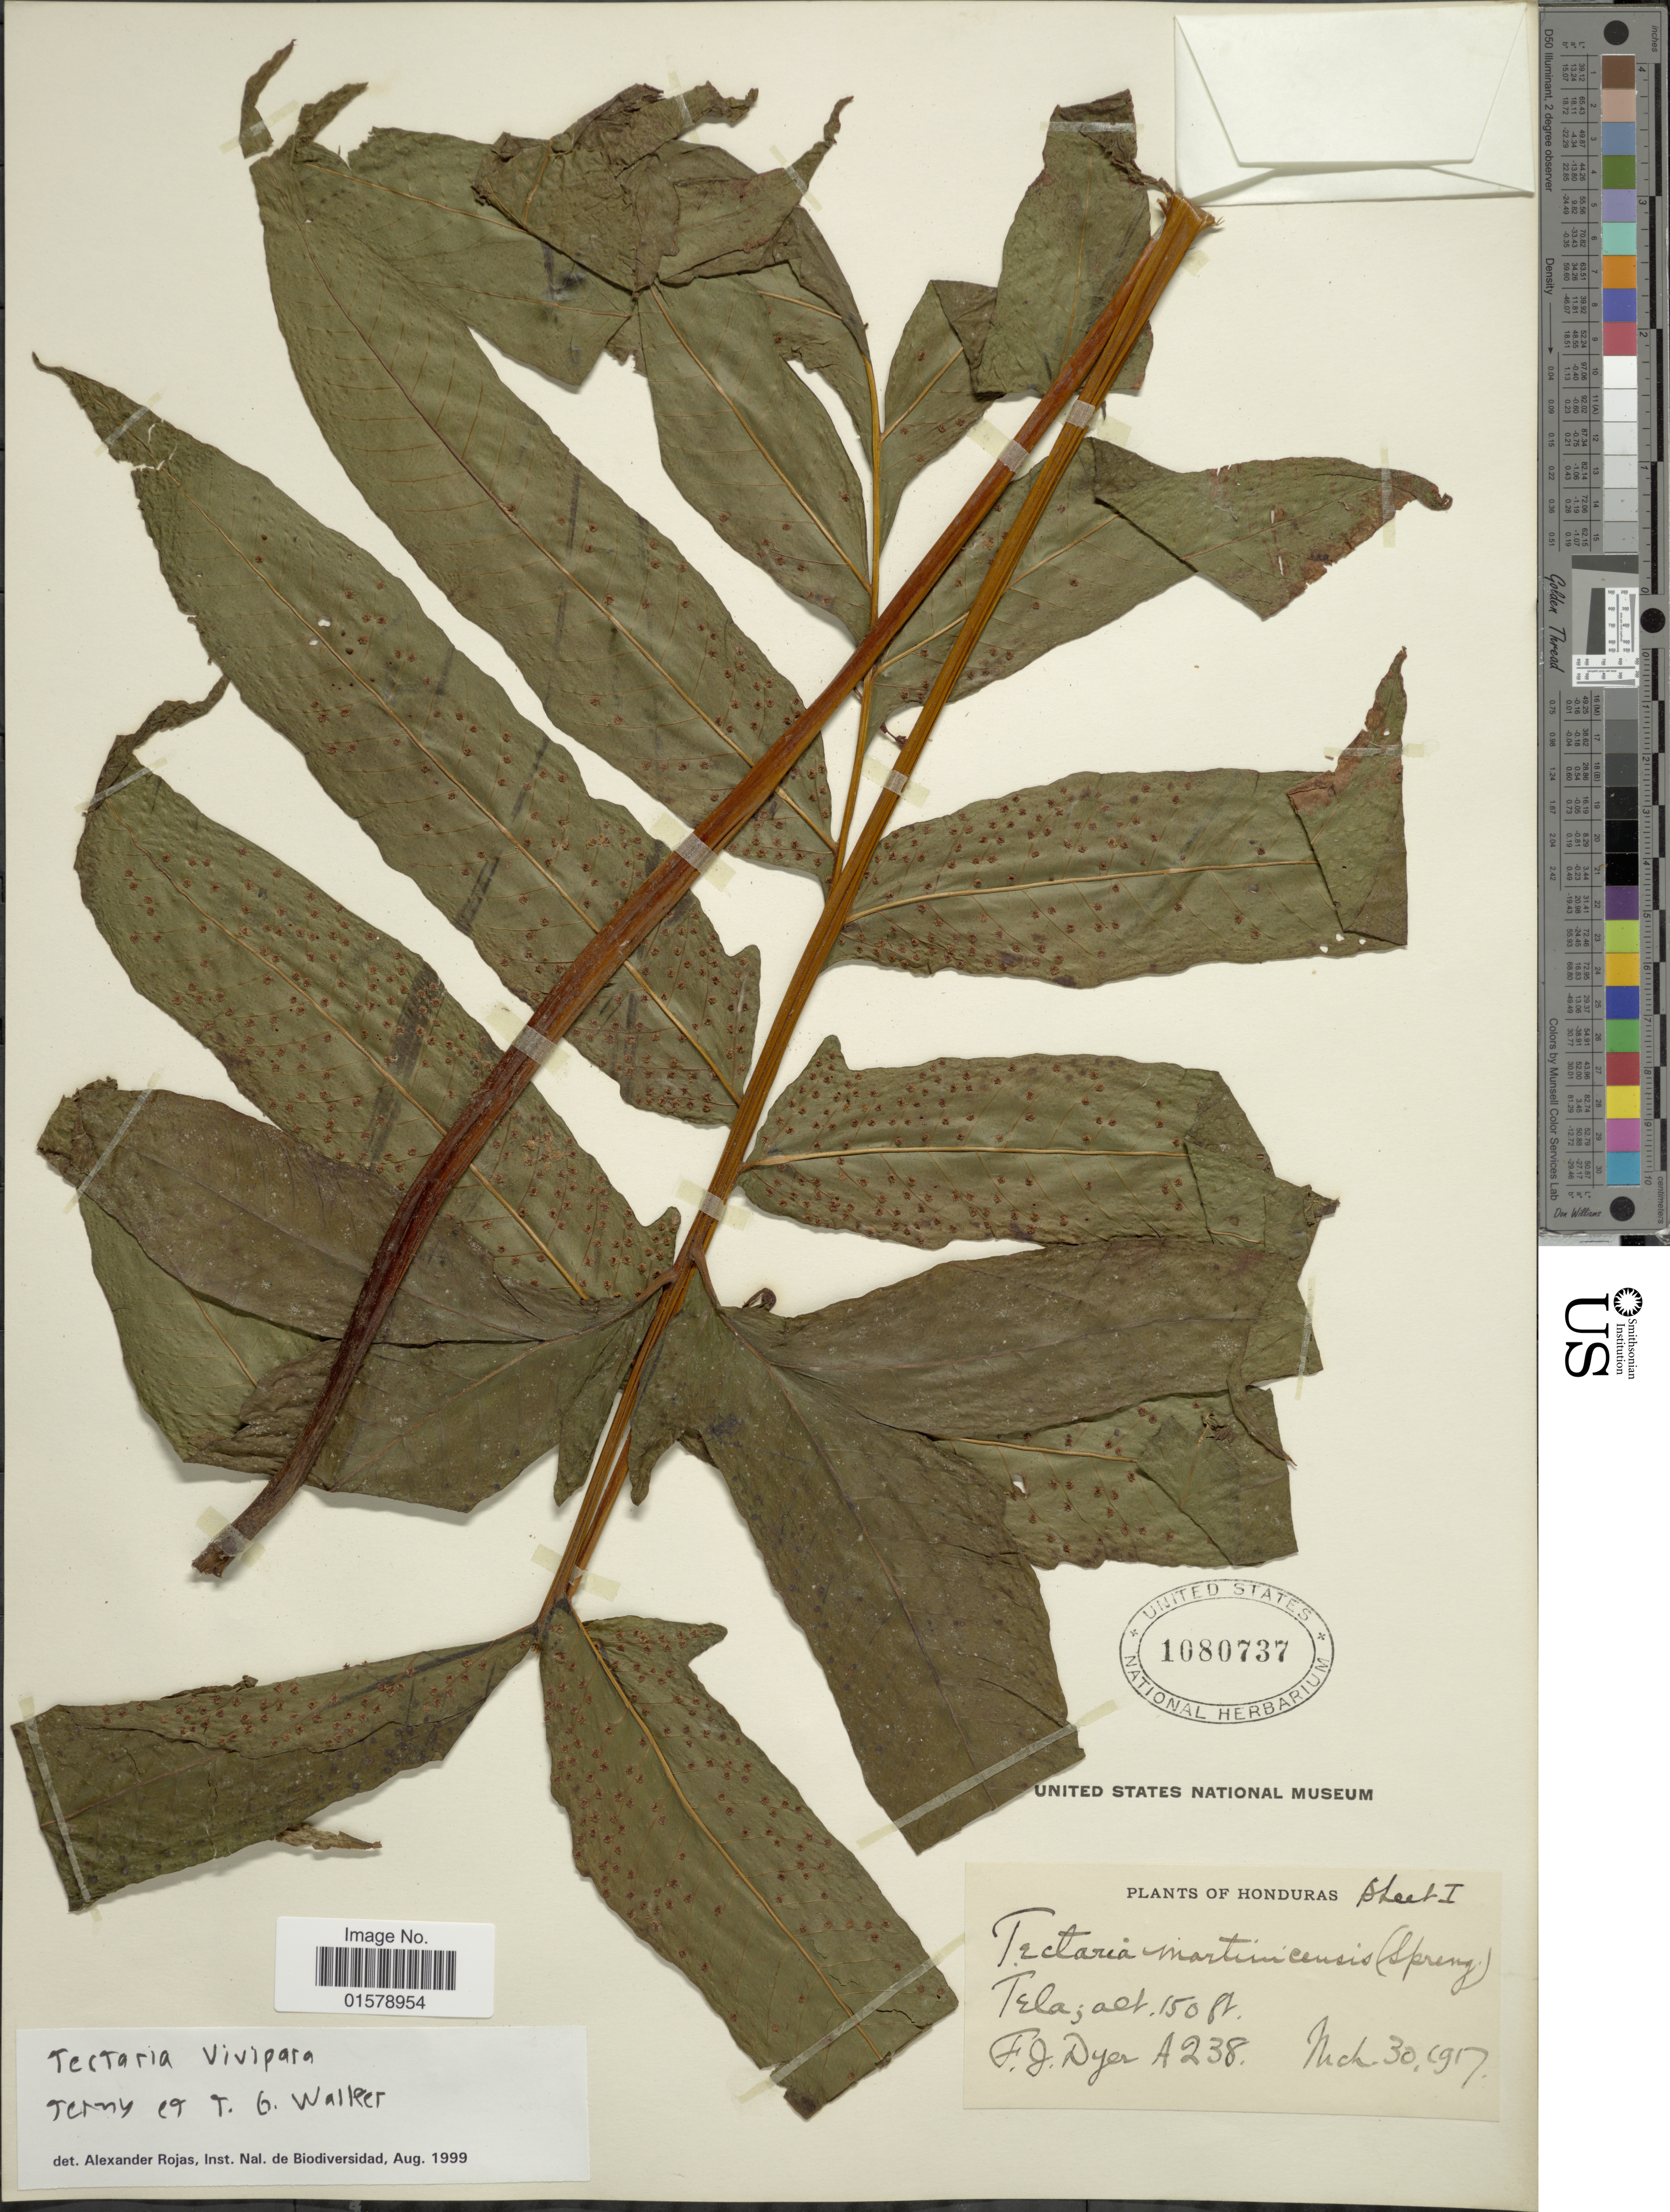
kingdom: Plantae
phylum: Tracheophyta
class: Polypodiopsida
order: Polypodiales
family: Tectariaceae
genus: Tectaria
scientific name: Tectaria vivipara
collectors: F. J. Dyer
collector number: A238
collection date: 1917-03-30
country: Honduras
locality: Tela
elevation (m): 46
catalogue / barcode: US 1080737